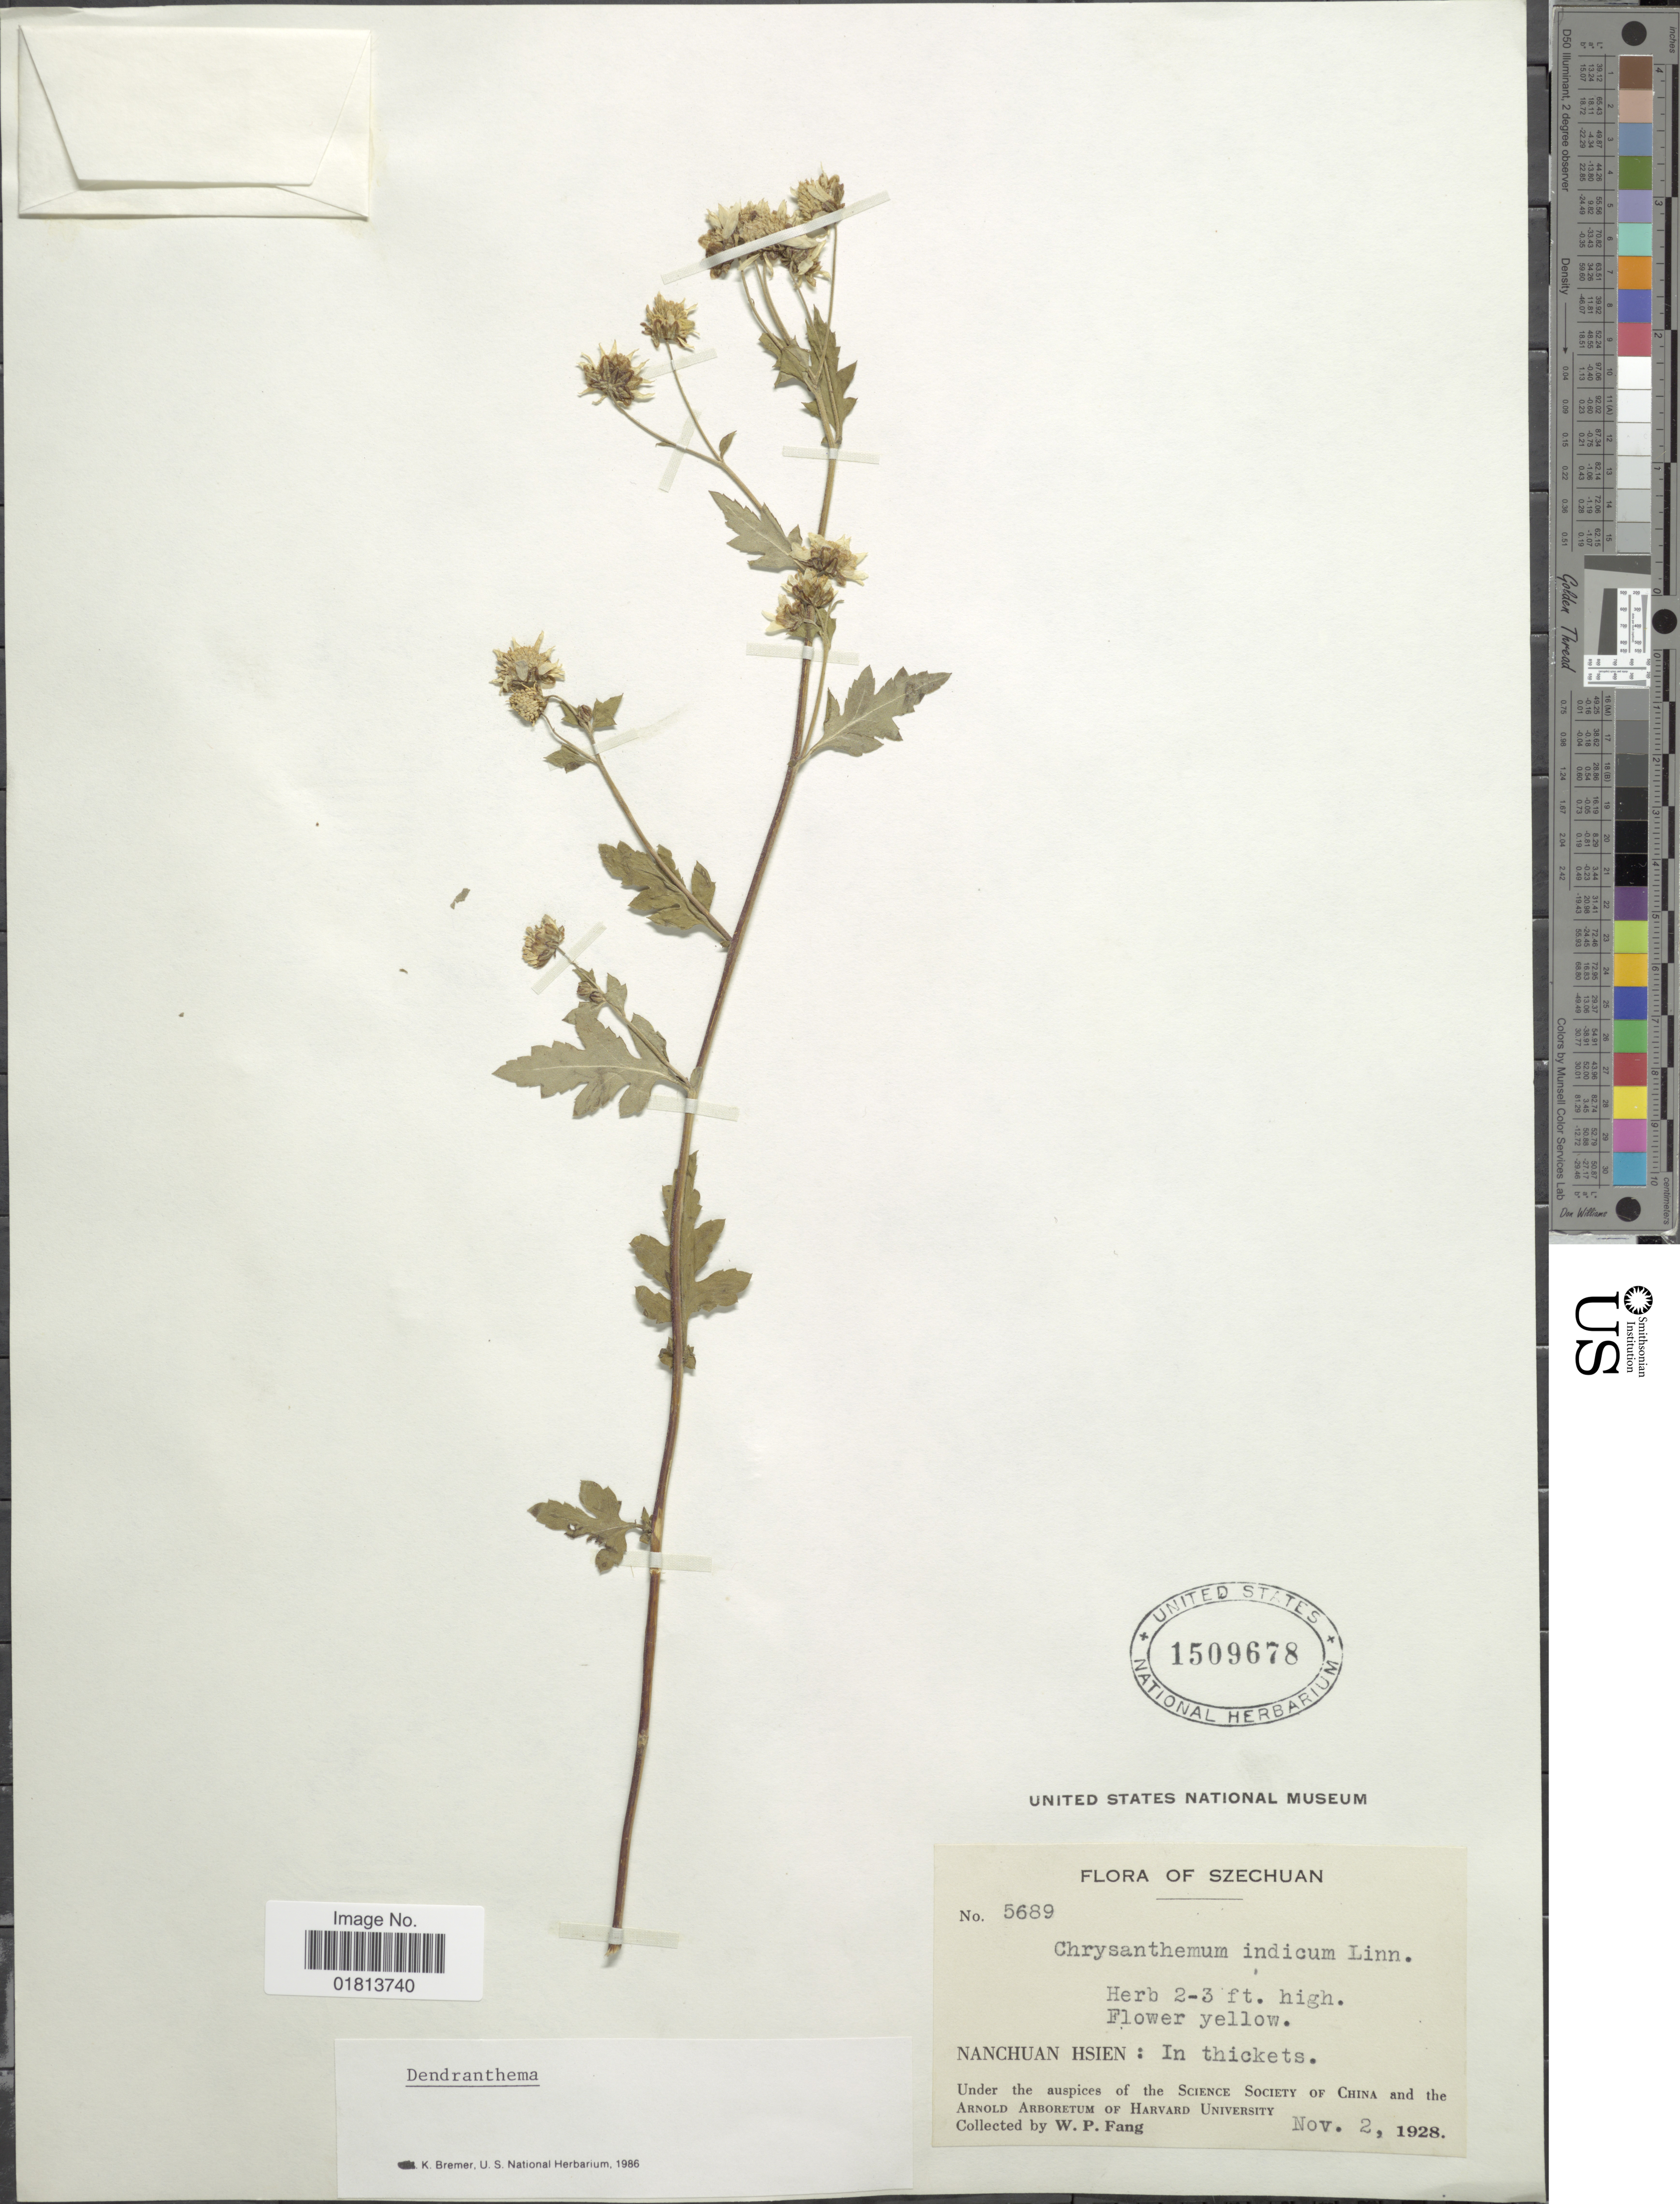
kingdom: Plantae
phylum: Tracheophyta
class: Magnoliopsida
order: Asterales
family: Asteraceae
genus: Dendranthema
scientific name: Dendranthema indicum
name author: (L.) Des Moul.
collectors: W. P. Fang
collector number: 5689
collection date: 1928-11-02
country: China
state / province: Sichuan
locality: Szechuan, Nanchuan Hsien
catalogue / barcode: US 1509678